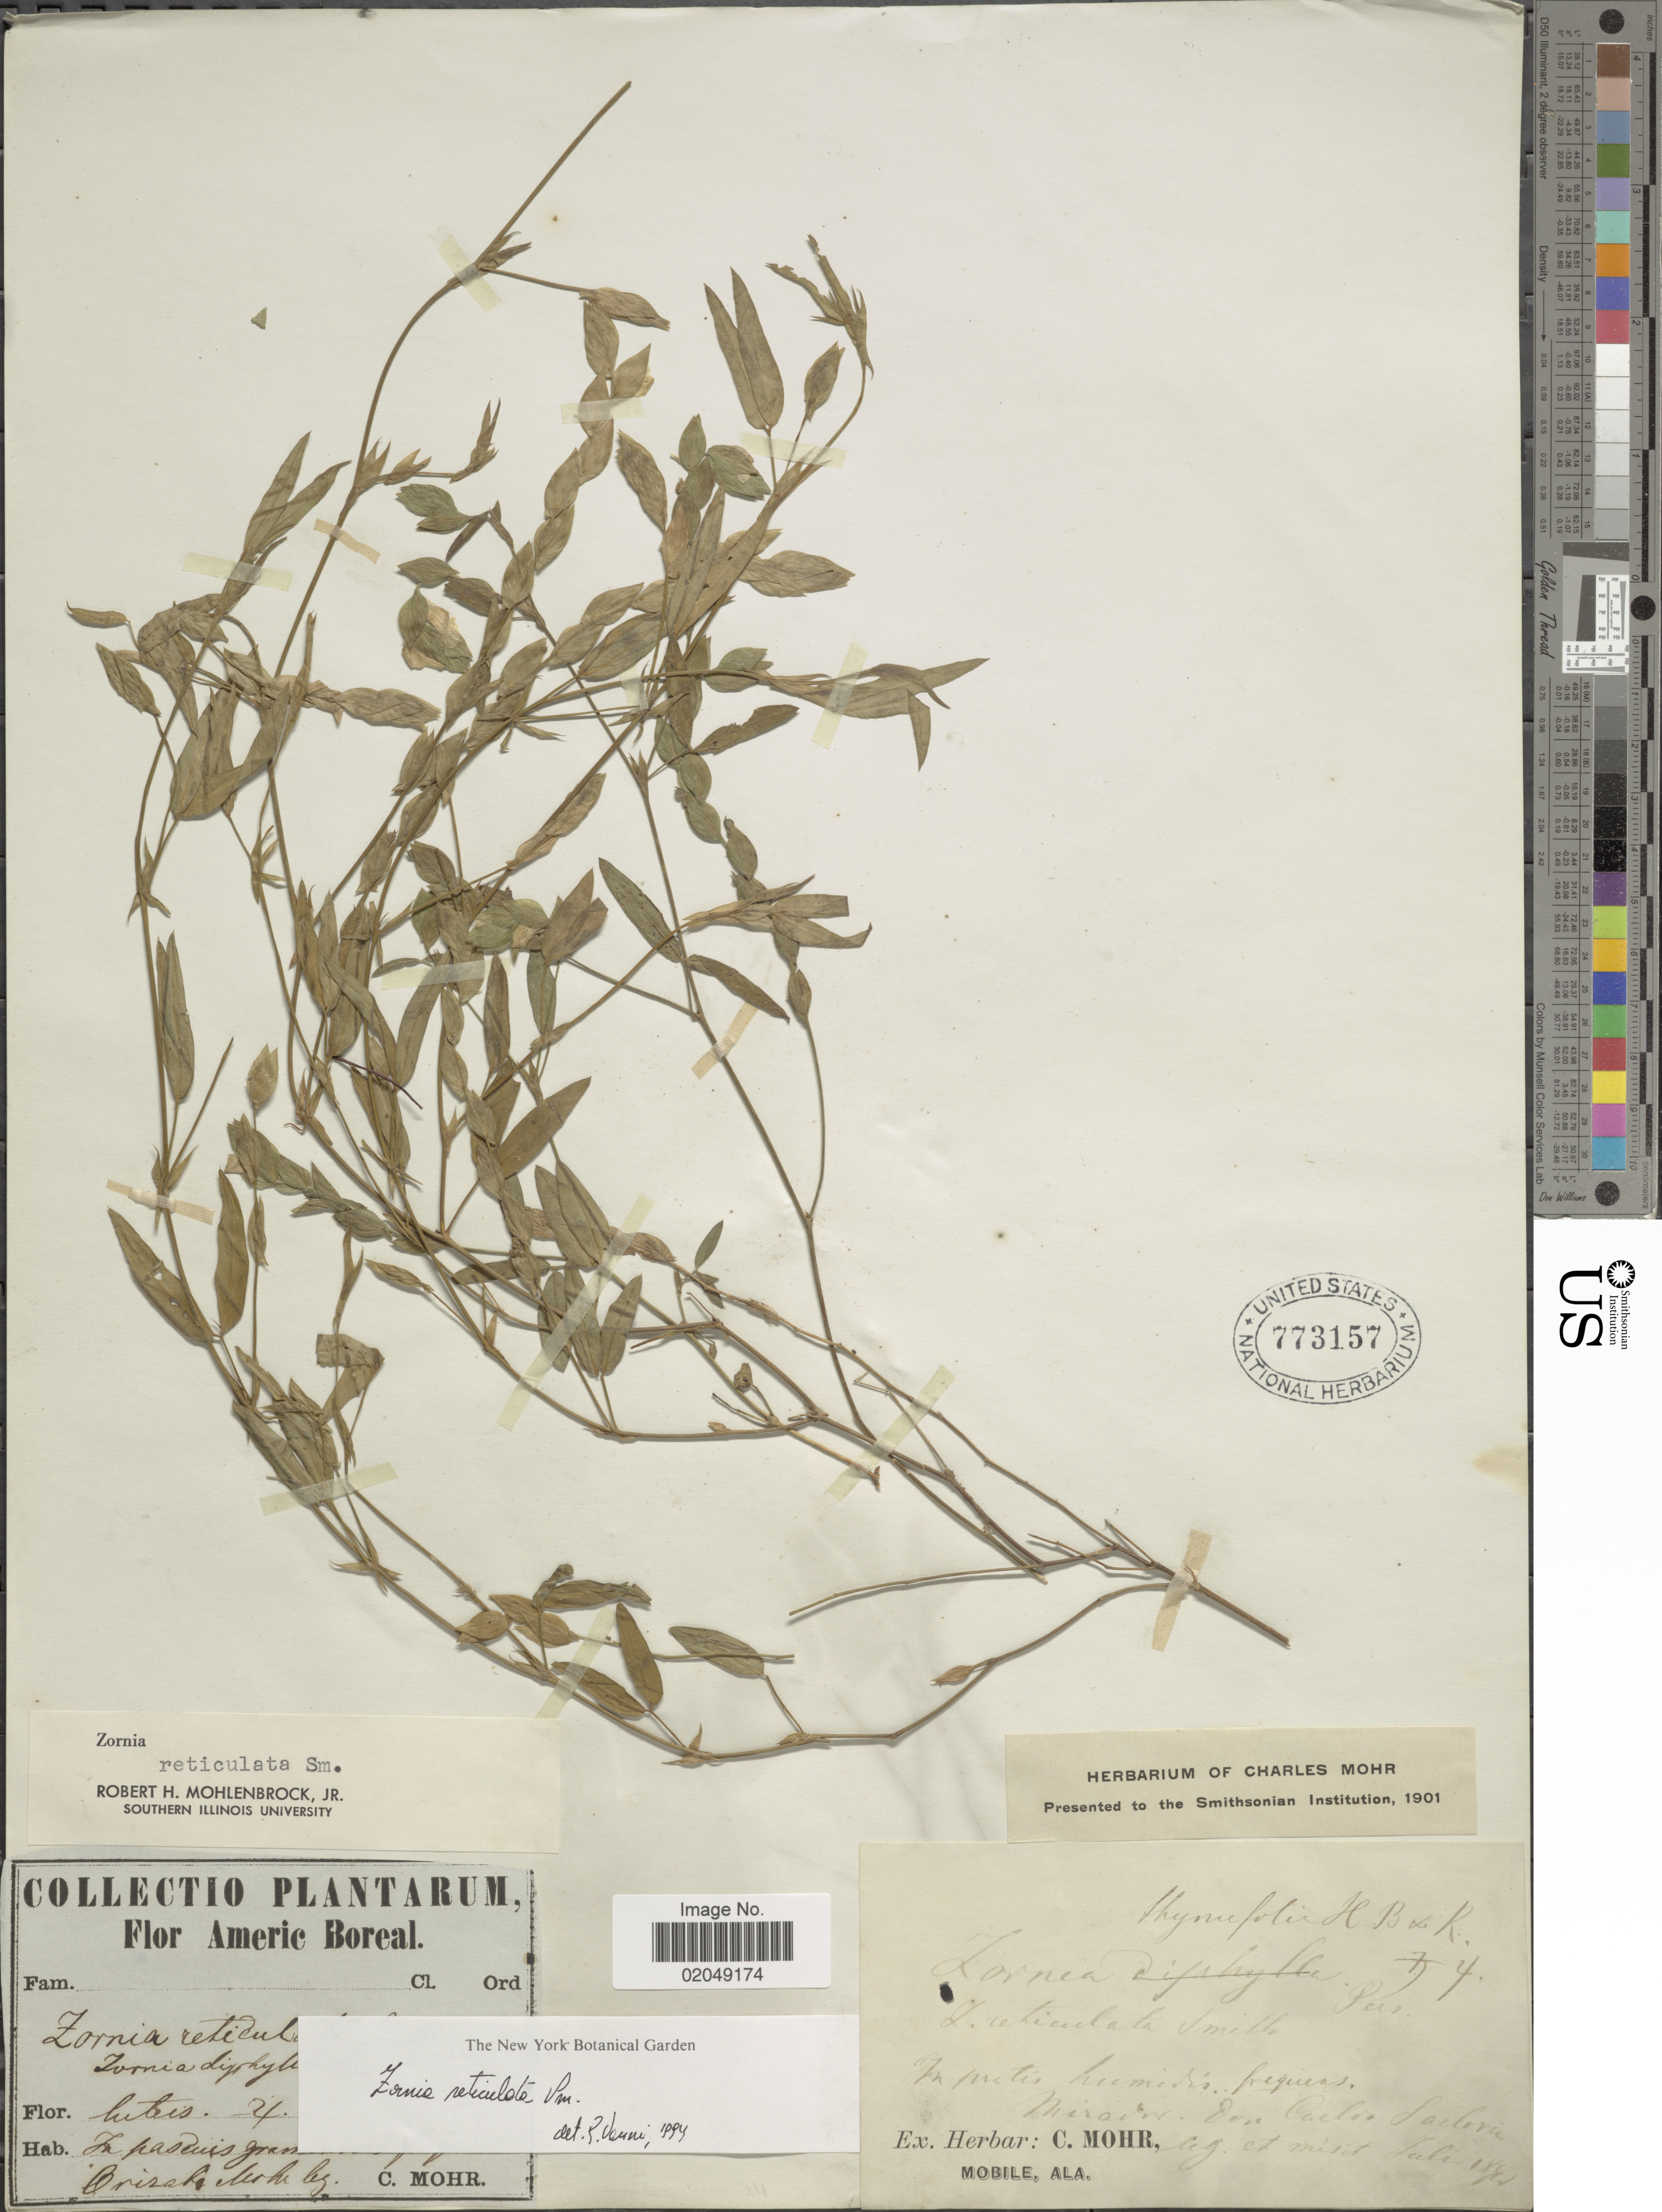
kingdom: Plantae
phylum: Tracheophyta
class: Magnoliopsida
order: Fabales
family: Fabaceae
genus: Zornia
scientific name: Zornia reticulata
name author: Sm.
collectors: C. T. Mohr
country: Mexico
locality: Amer Boreal, in pastuis gran, Orizaba, Mirador, den Culo Jailon [interpreted]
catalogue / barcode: US 773157